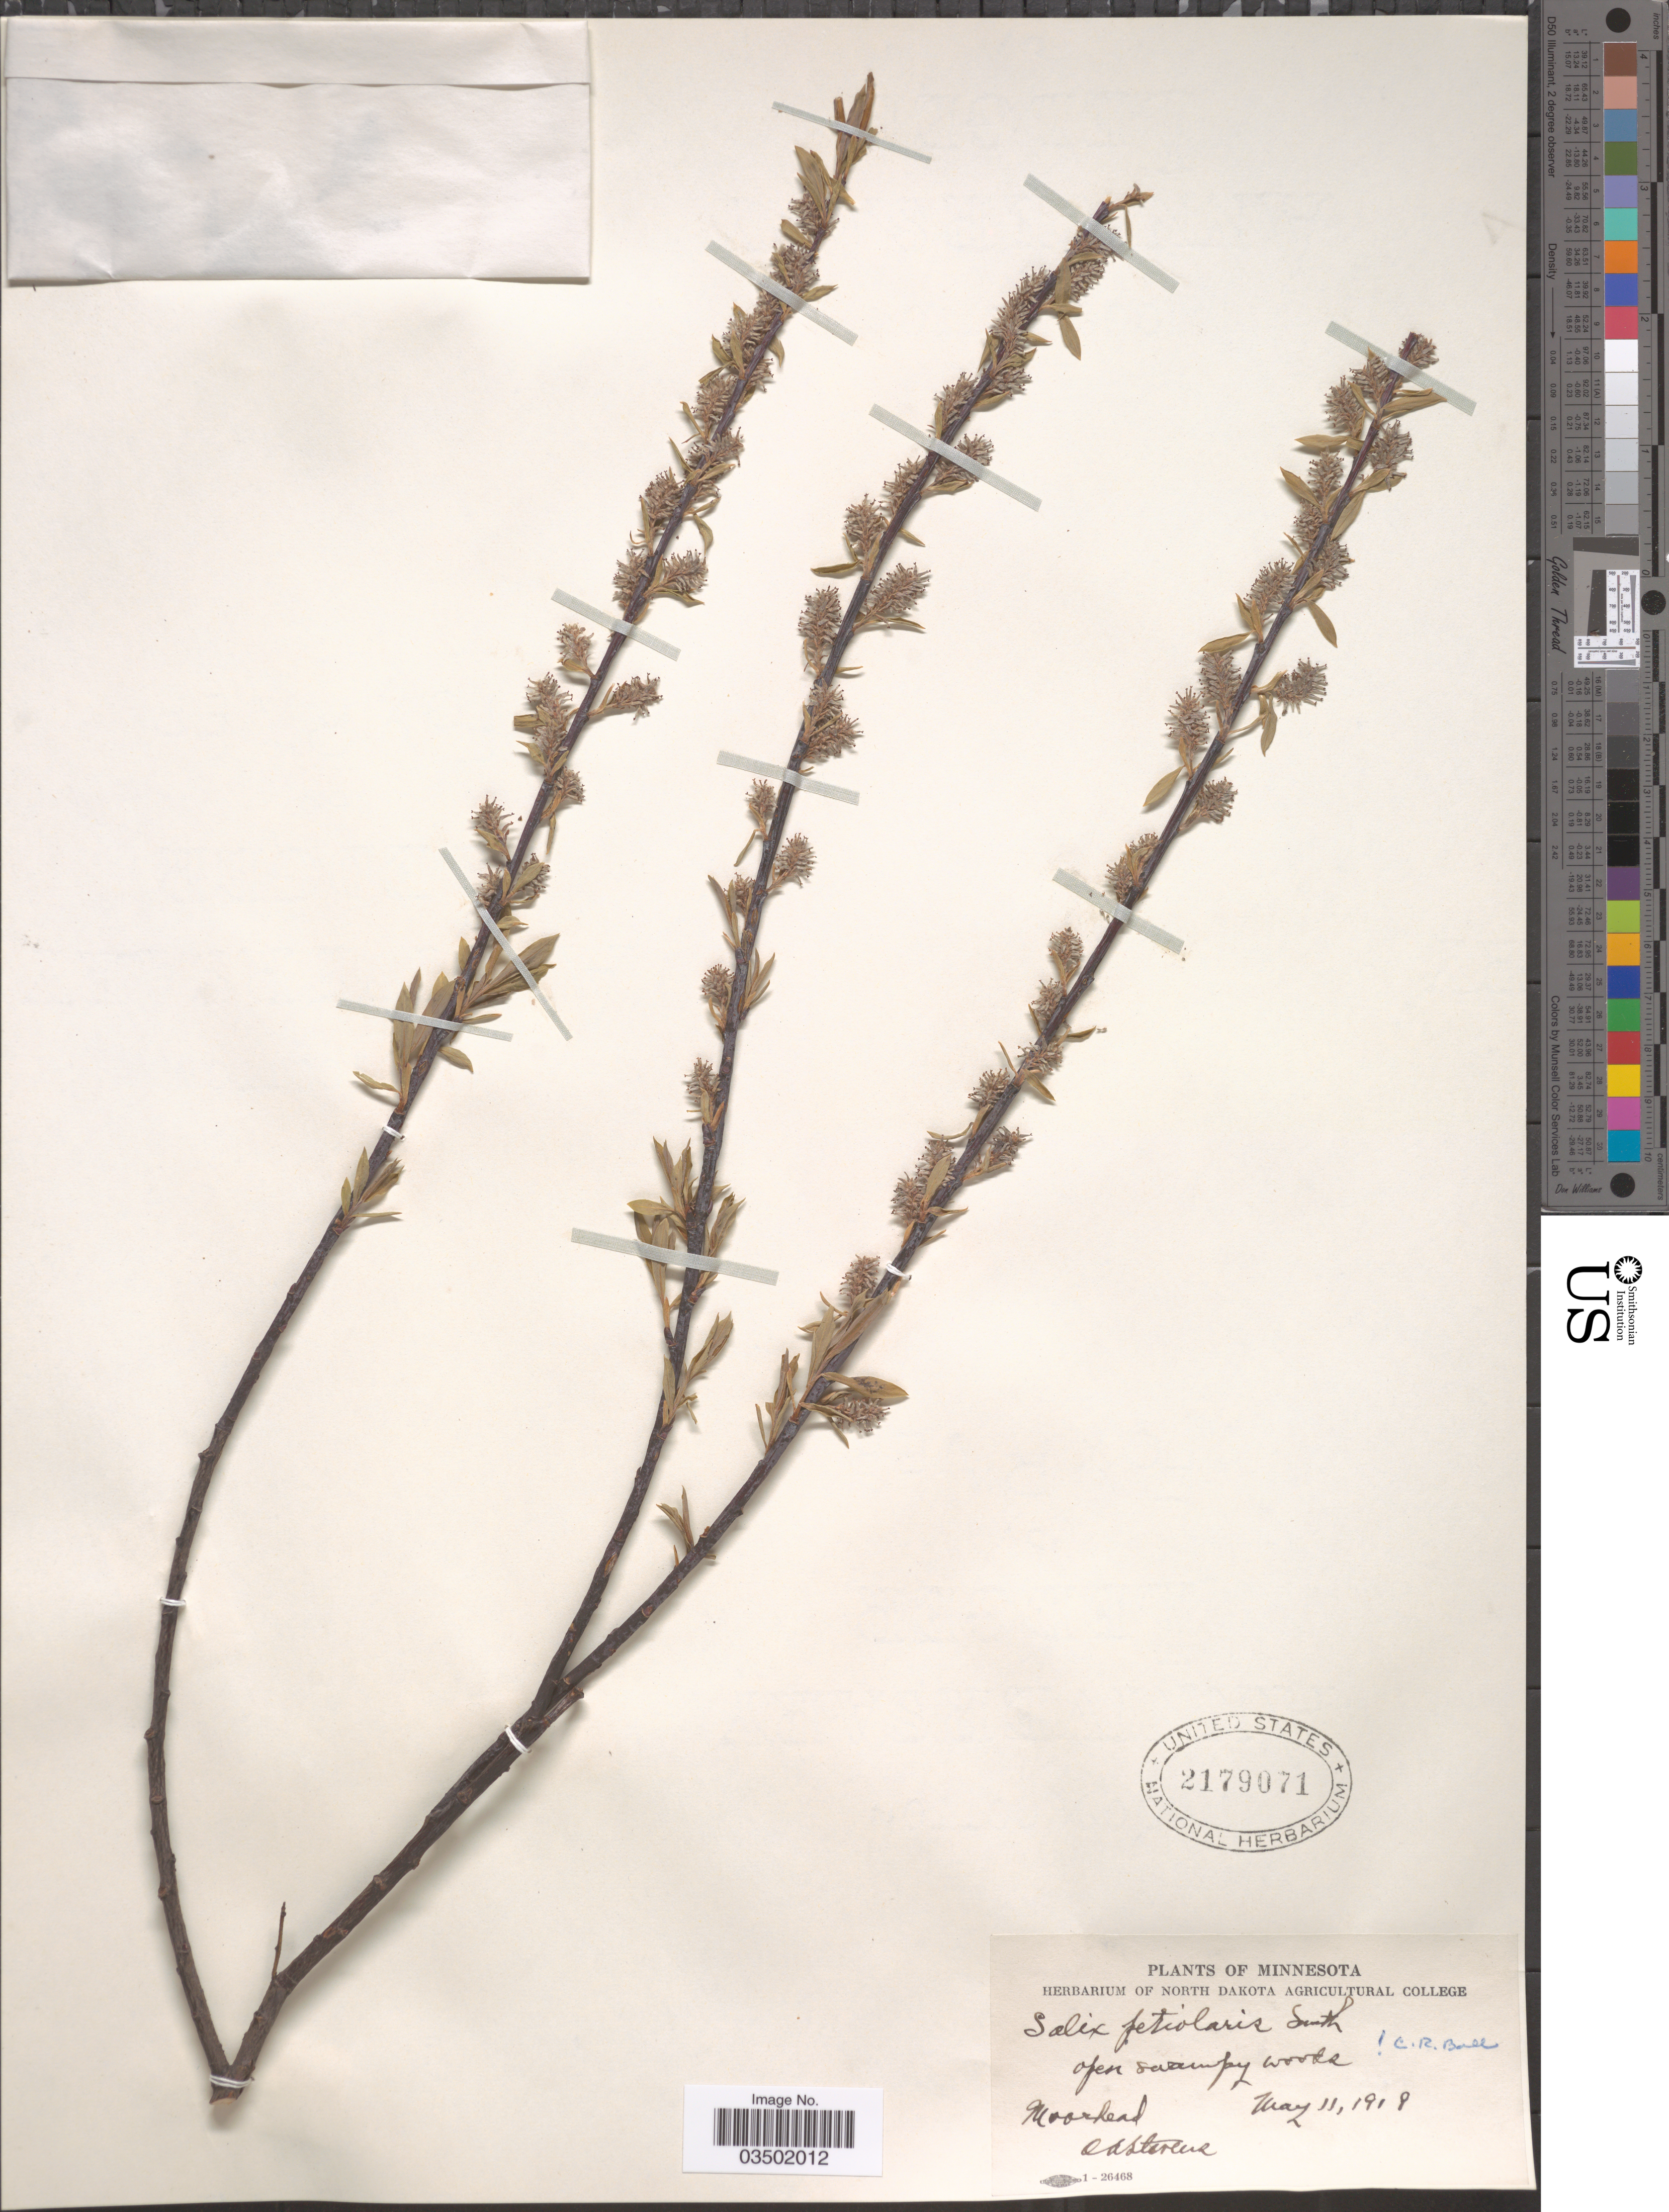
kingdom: Plantae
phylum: Tracheophyta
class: Magnoliopsida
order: Malpighiales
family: Salicaceae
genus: Salix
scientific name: Salix petiolaris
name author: Sm.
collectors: O. A. Stevens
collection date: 1918-05-11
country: United States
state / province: Minnesota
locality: Moorhead.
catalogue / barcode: US 2179071